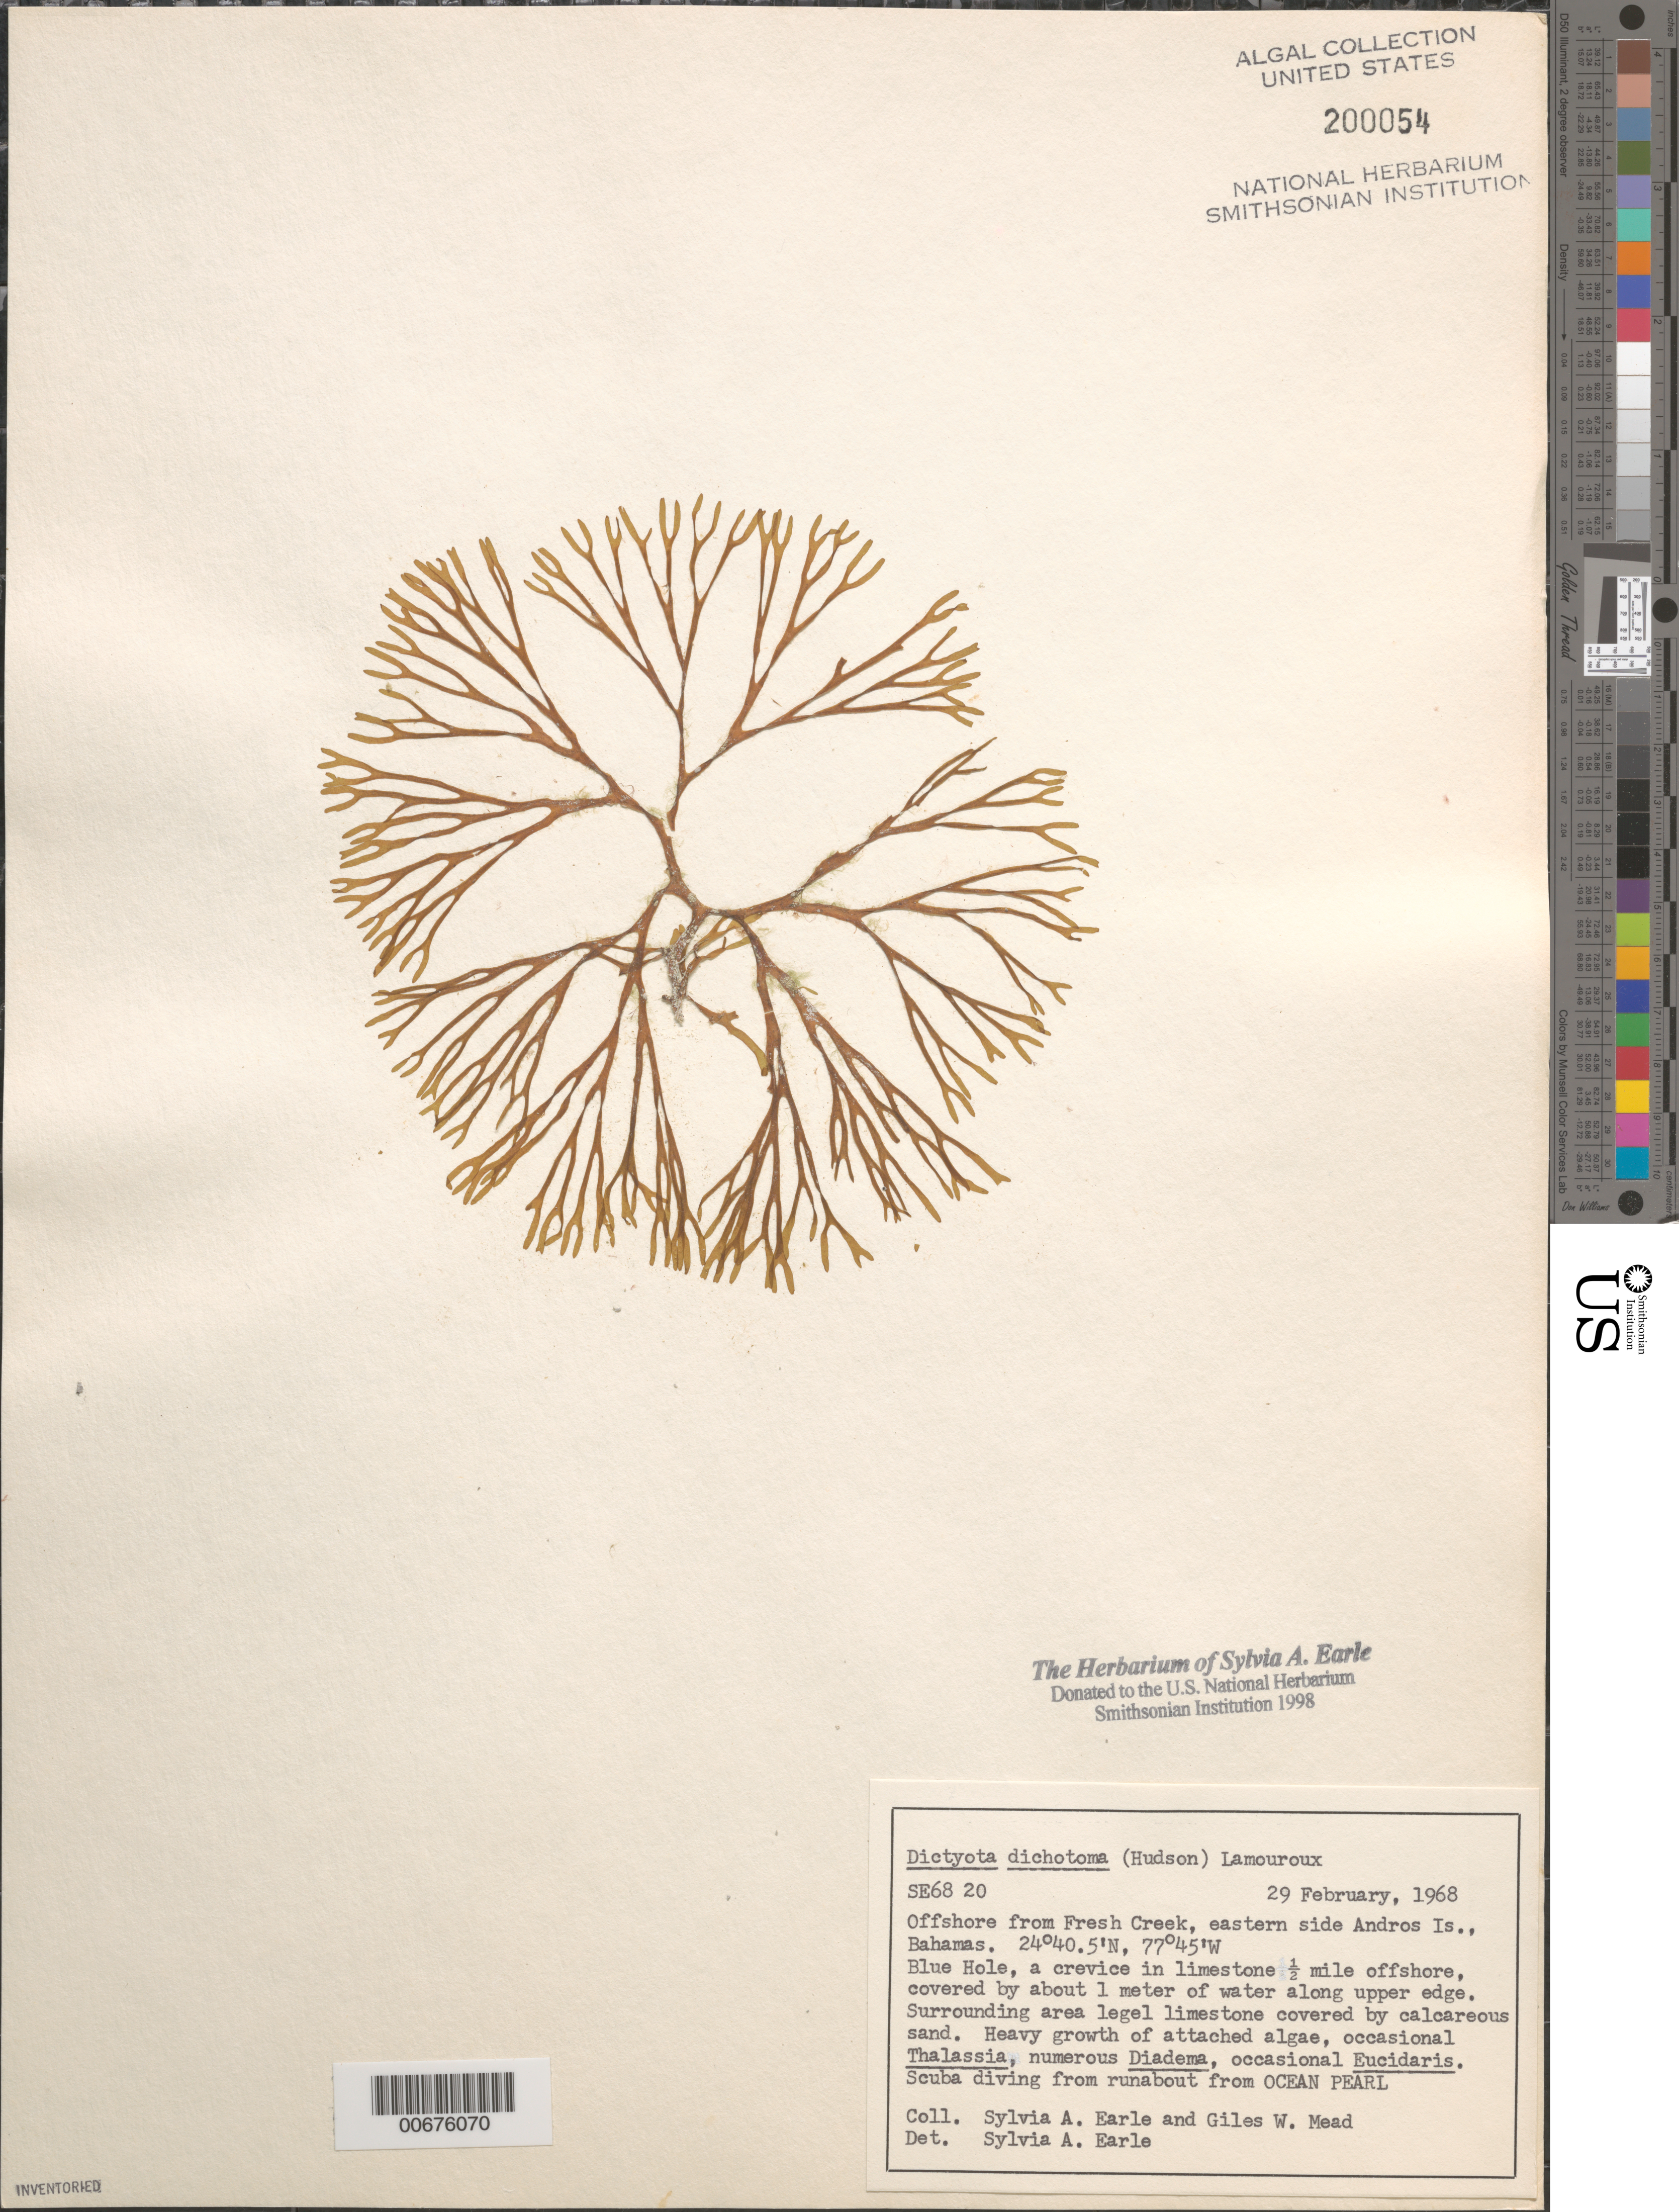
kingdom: Chromista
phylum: Ochrophyta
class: Phaeophyceae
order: Dictyotales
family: Dictyotaceae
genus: Dictyota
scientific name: Dictyota dichotoma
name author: (Huds.) J.V.Lamouroux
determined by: Earle, S. A.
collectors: S. A. Earle & G. W. Mead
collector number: SE 6320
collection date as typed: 29 Feb 1968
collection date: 1968-02-29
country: Bahamas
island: Andros Island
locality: Blue Hole, off Fresh Creek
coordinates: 24 40.5' N, 77 45' W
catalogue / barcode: US 200054